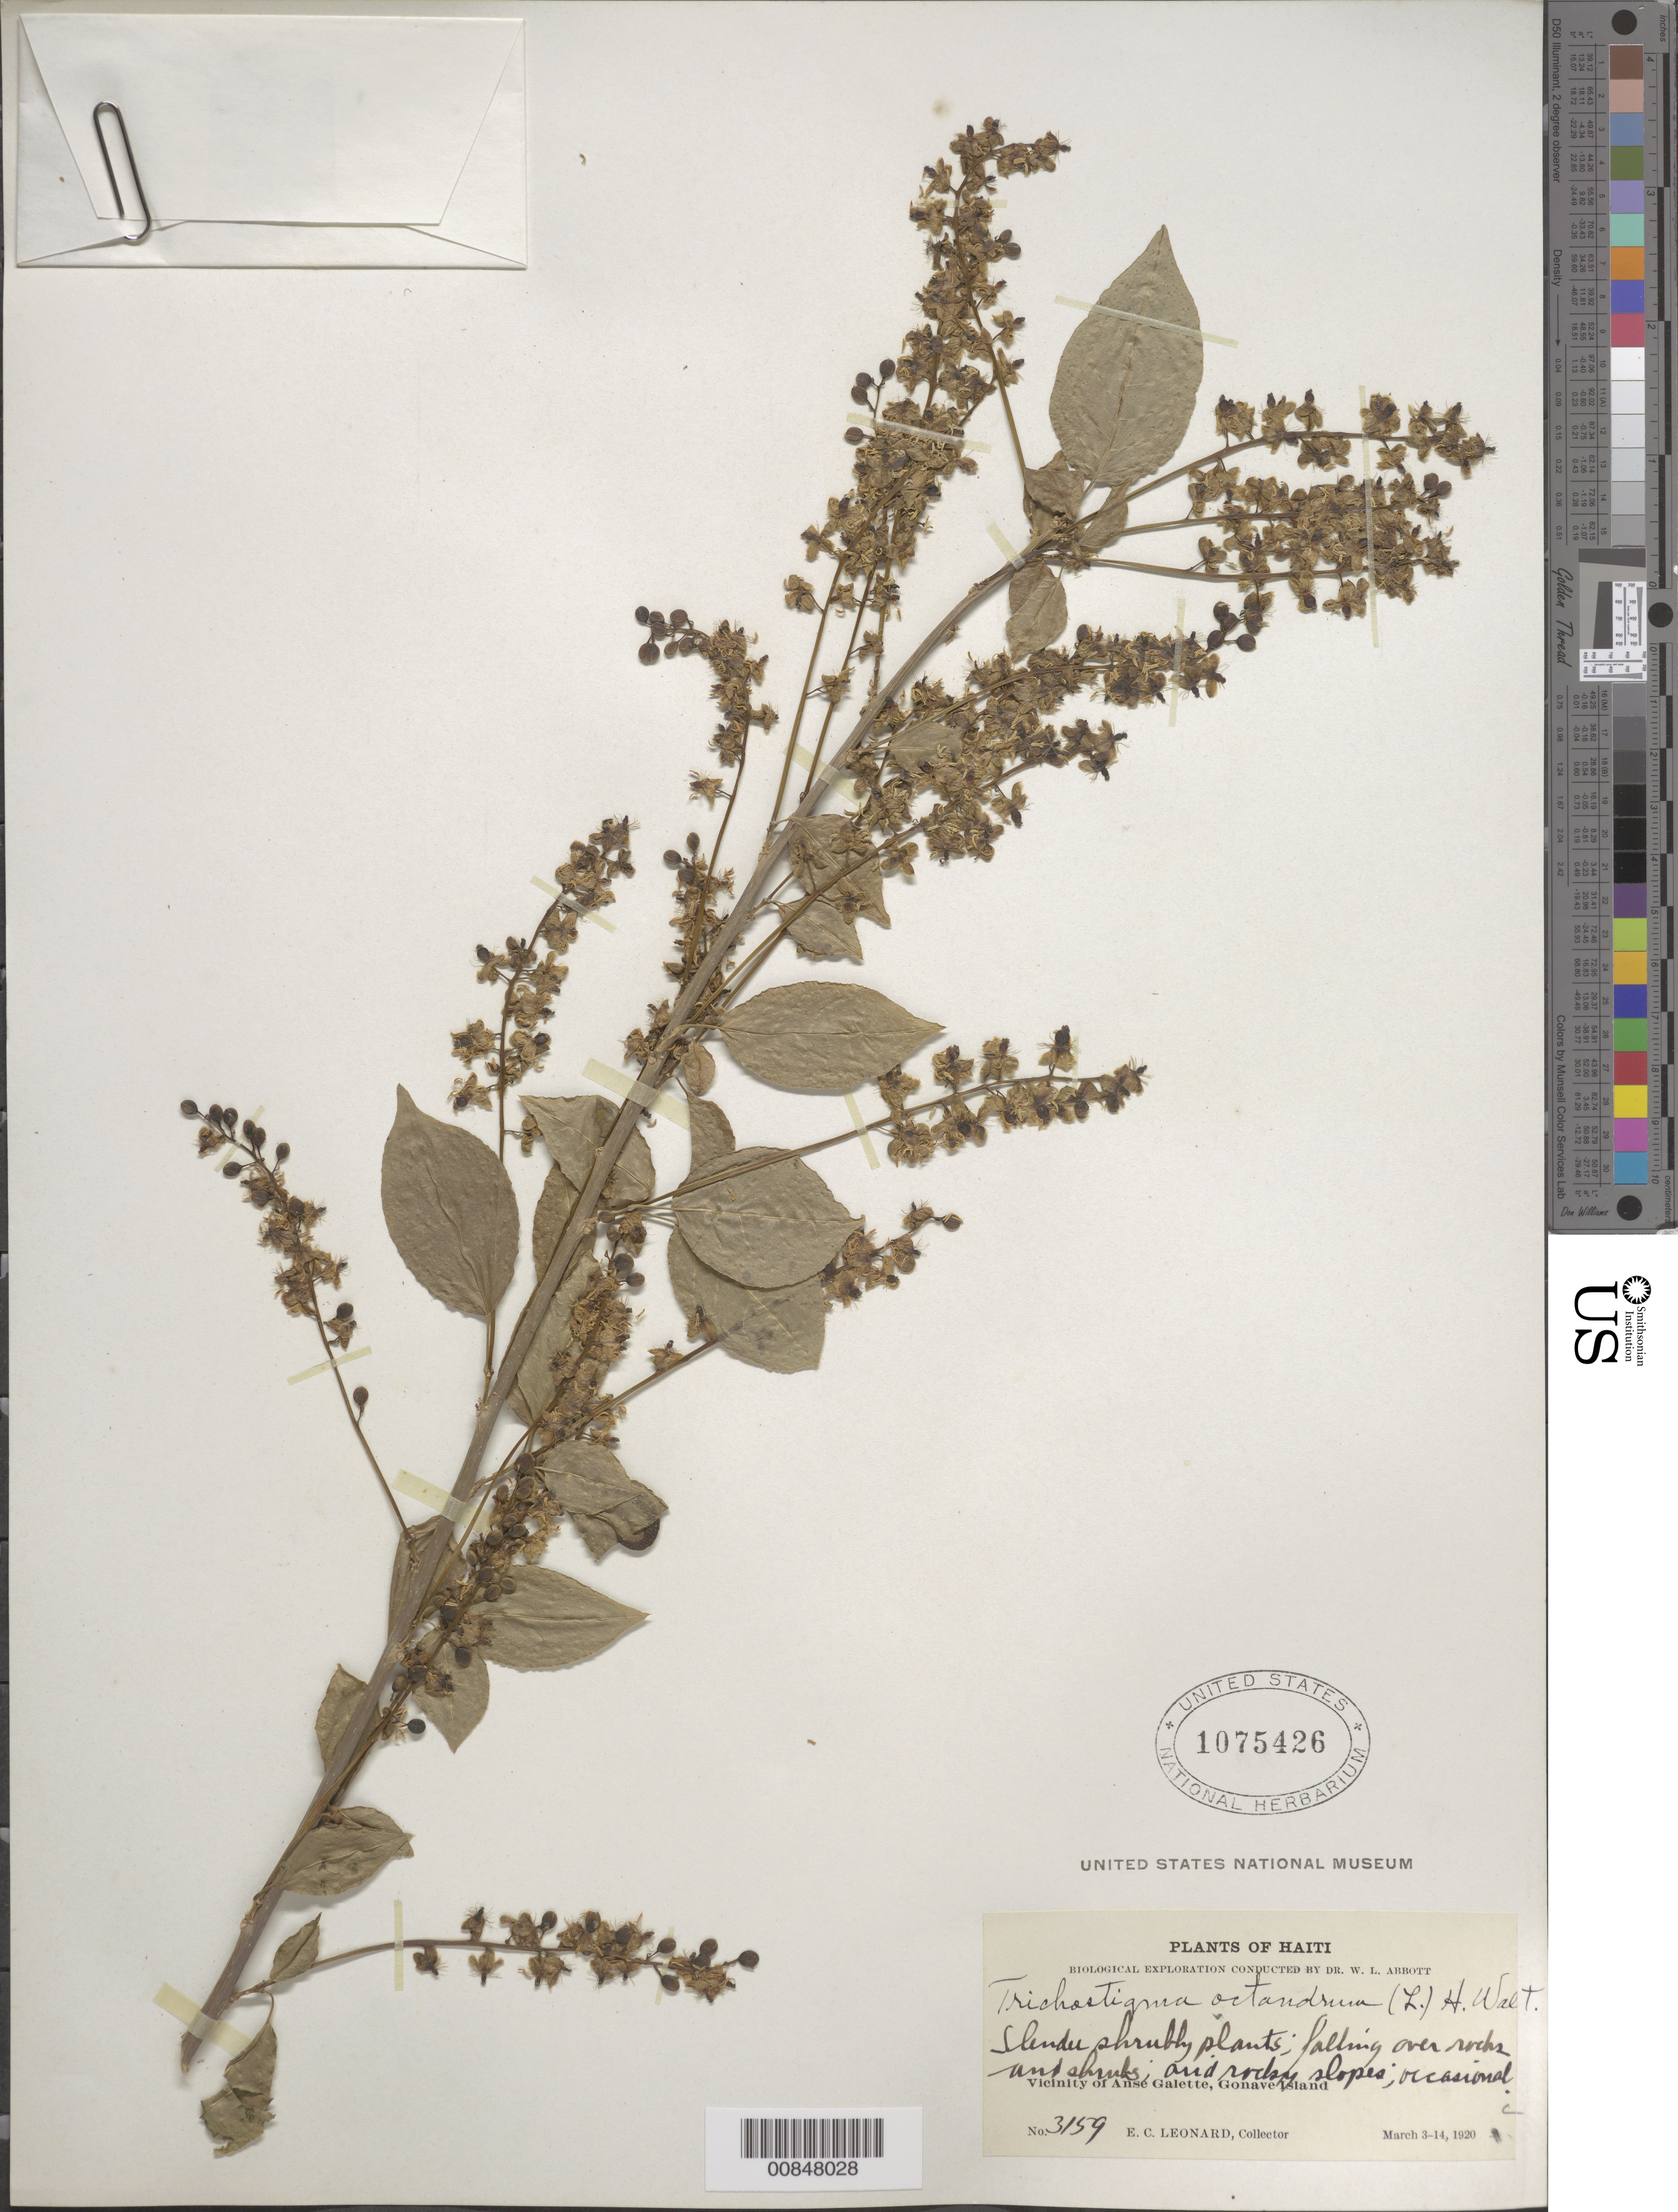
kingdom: Plantae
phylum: Tracheophyta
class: Magnoliopsida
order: Caryophyllales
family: Phytolaccaceae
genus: Trichostigma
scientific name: Trichostigma octandrum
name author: (L.) H. Walter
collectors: E. C. Leonard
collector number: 3159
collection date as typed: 03 Mar 1920 to 14 Mar 1920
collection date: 1920-03-03/1920-03-14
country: Haiti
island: Gonave I.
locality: Vicinity of Anse Galette, Gonave Island.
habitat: Falling over rocks and shrubs; arid rocky slopes.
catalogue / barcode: US 1075426